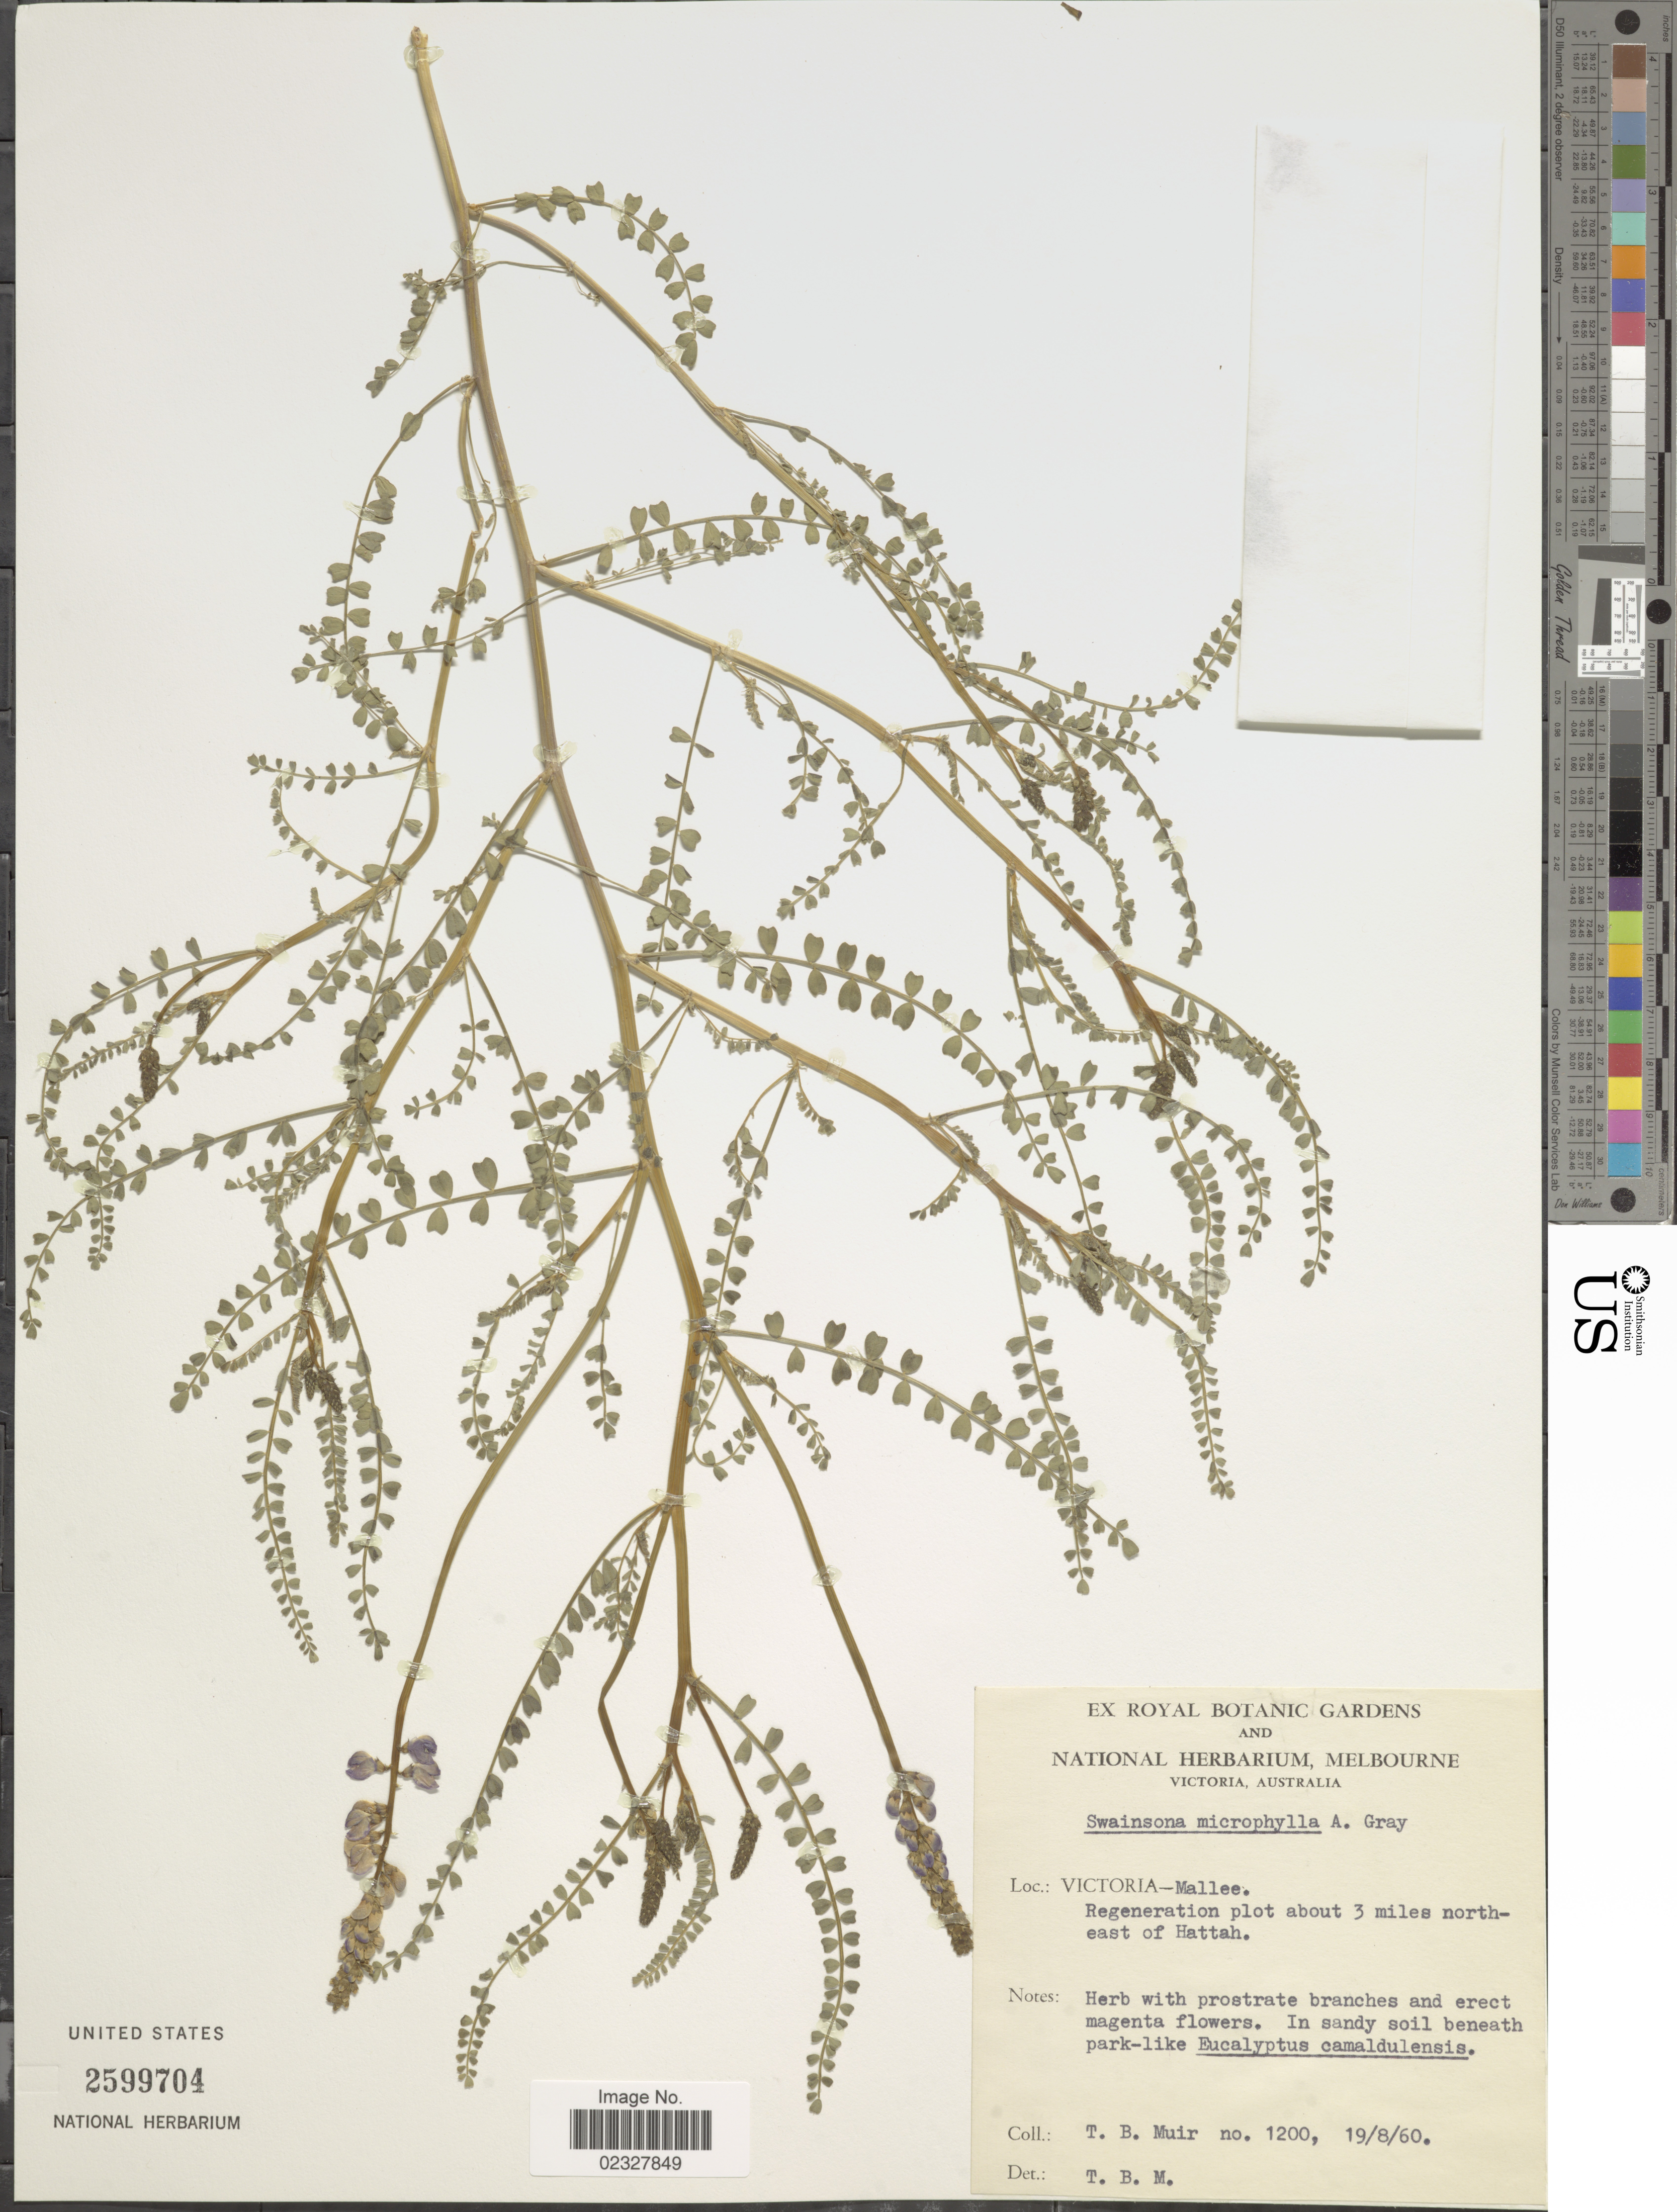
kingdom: Plantae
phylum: Tracheophyta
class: Magnoliopsida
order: Fabales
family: Fabaceae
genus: Swainsona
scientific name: Swainsona microphylla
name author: A. Gray in Wilkes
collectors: T. Muir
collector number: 1200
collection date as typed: Transcribed d/m/y: 19/8/60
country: Australia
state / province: Victoria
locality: Victoria-Mallee. Regeneration plot about 3 miles northeast of Hattah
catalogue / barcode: US 2599704